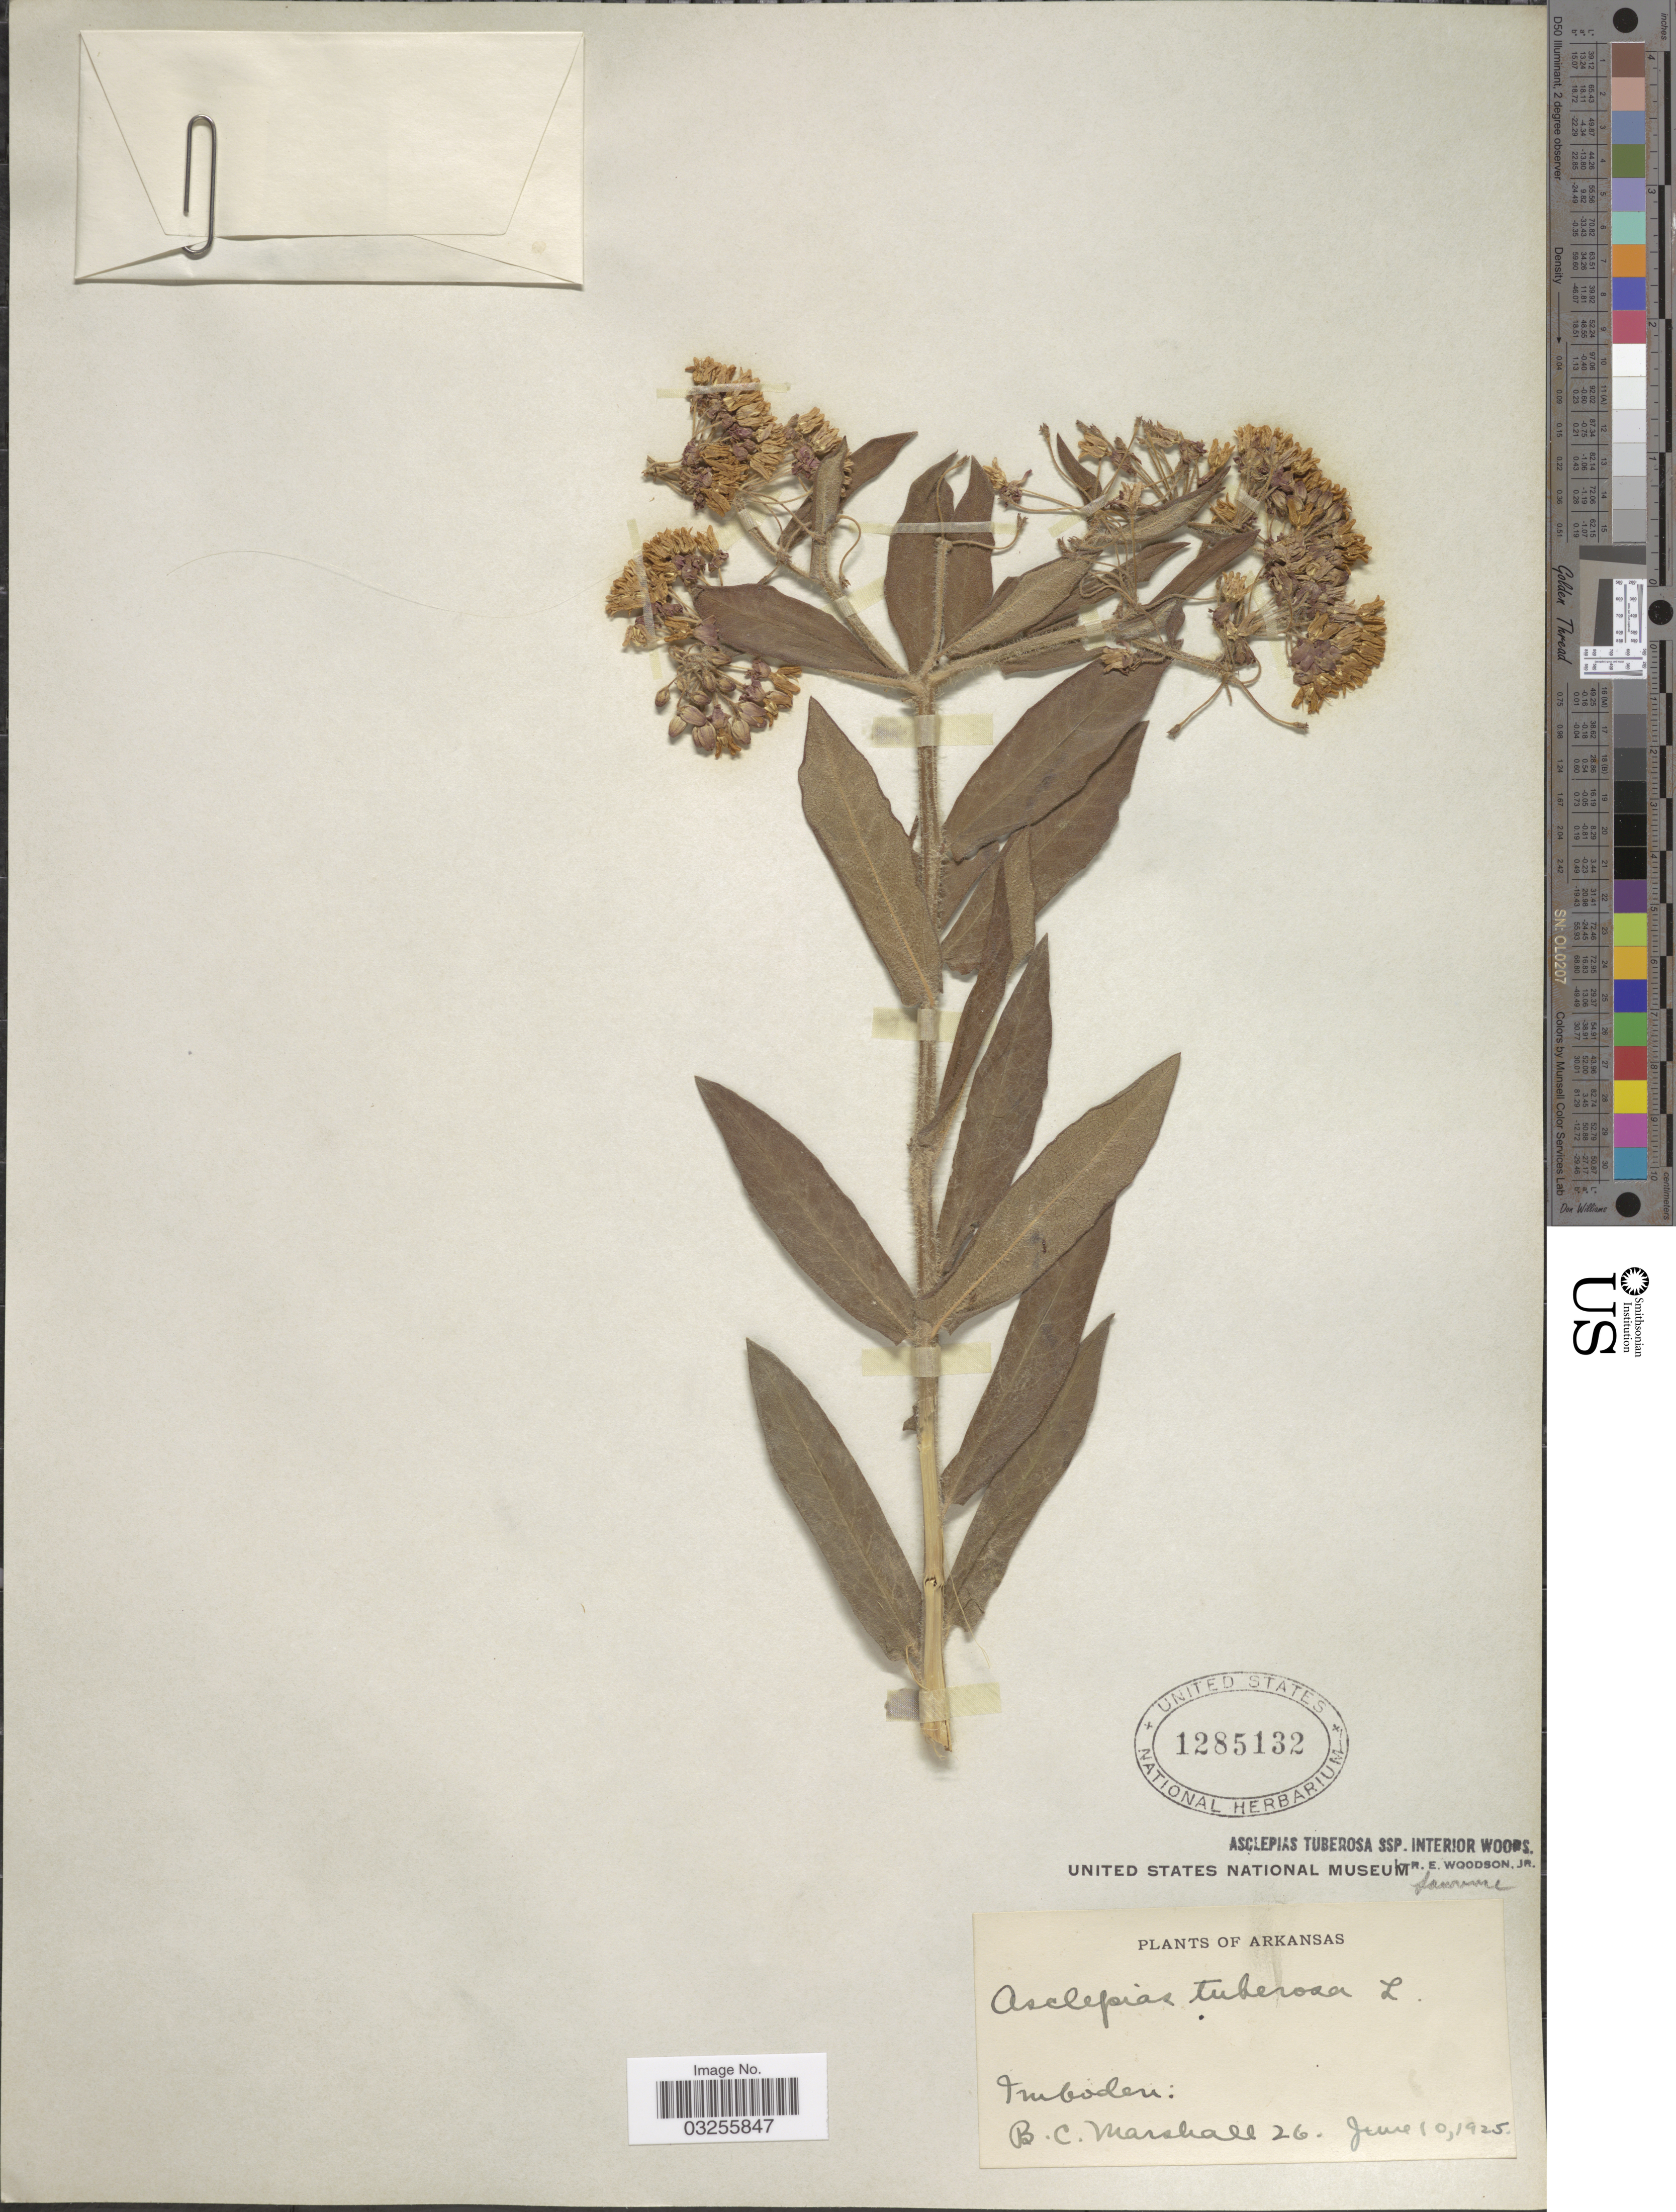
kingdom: Plantae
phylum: Tracheophyta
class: Magnoliopsida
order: Gentianales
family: Apocynaceae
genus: Asclepias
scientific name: Asclepias tuberosa subsp. interior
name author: Woodson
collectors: B. C. Marshall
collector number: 26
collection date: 1925-06-10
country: United States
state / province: Arkansas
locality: Imboden.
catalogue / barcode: US 1285132